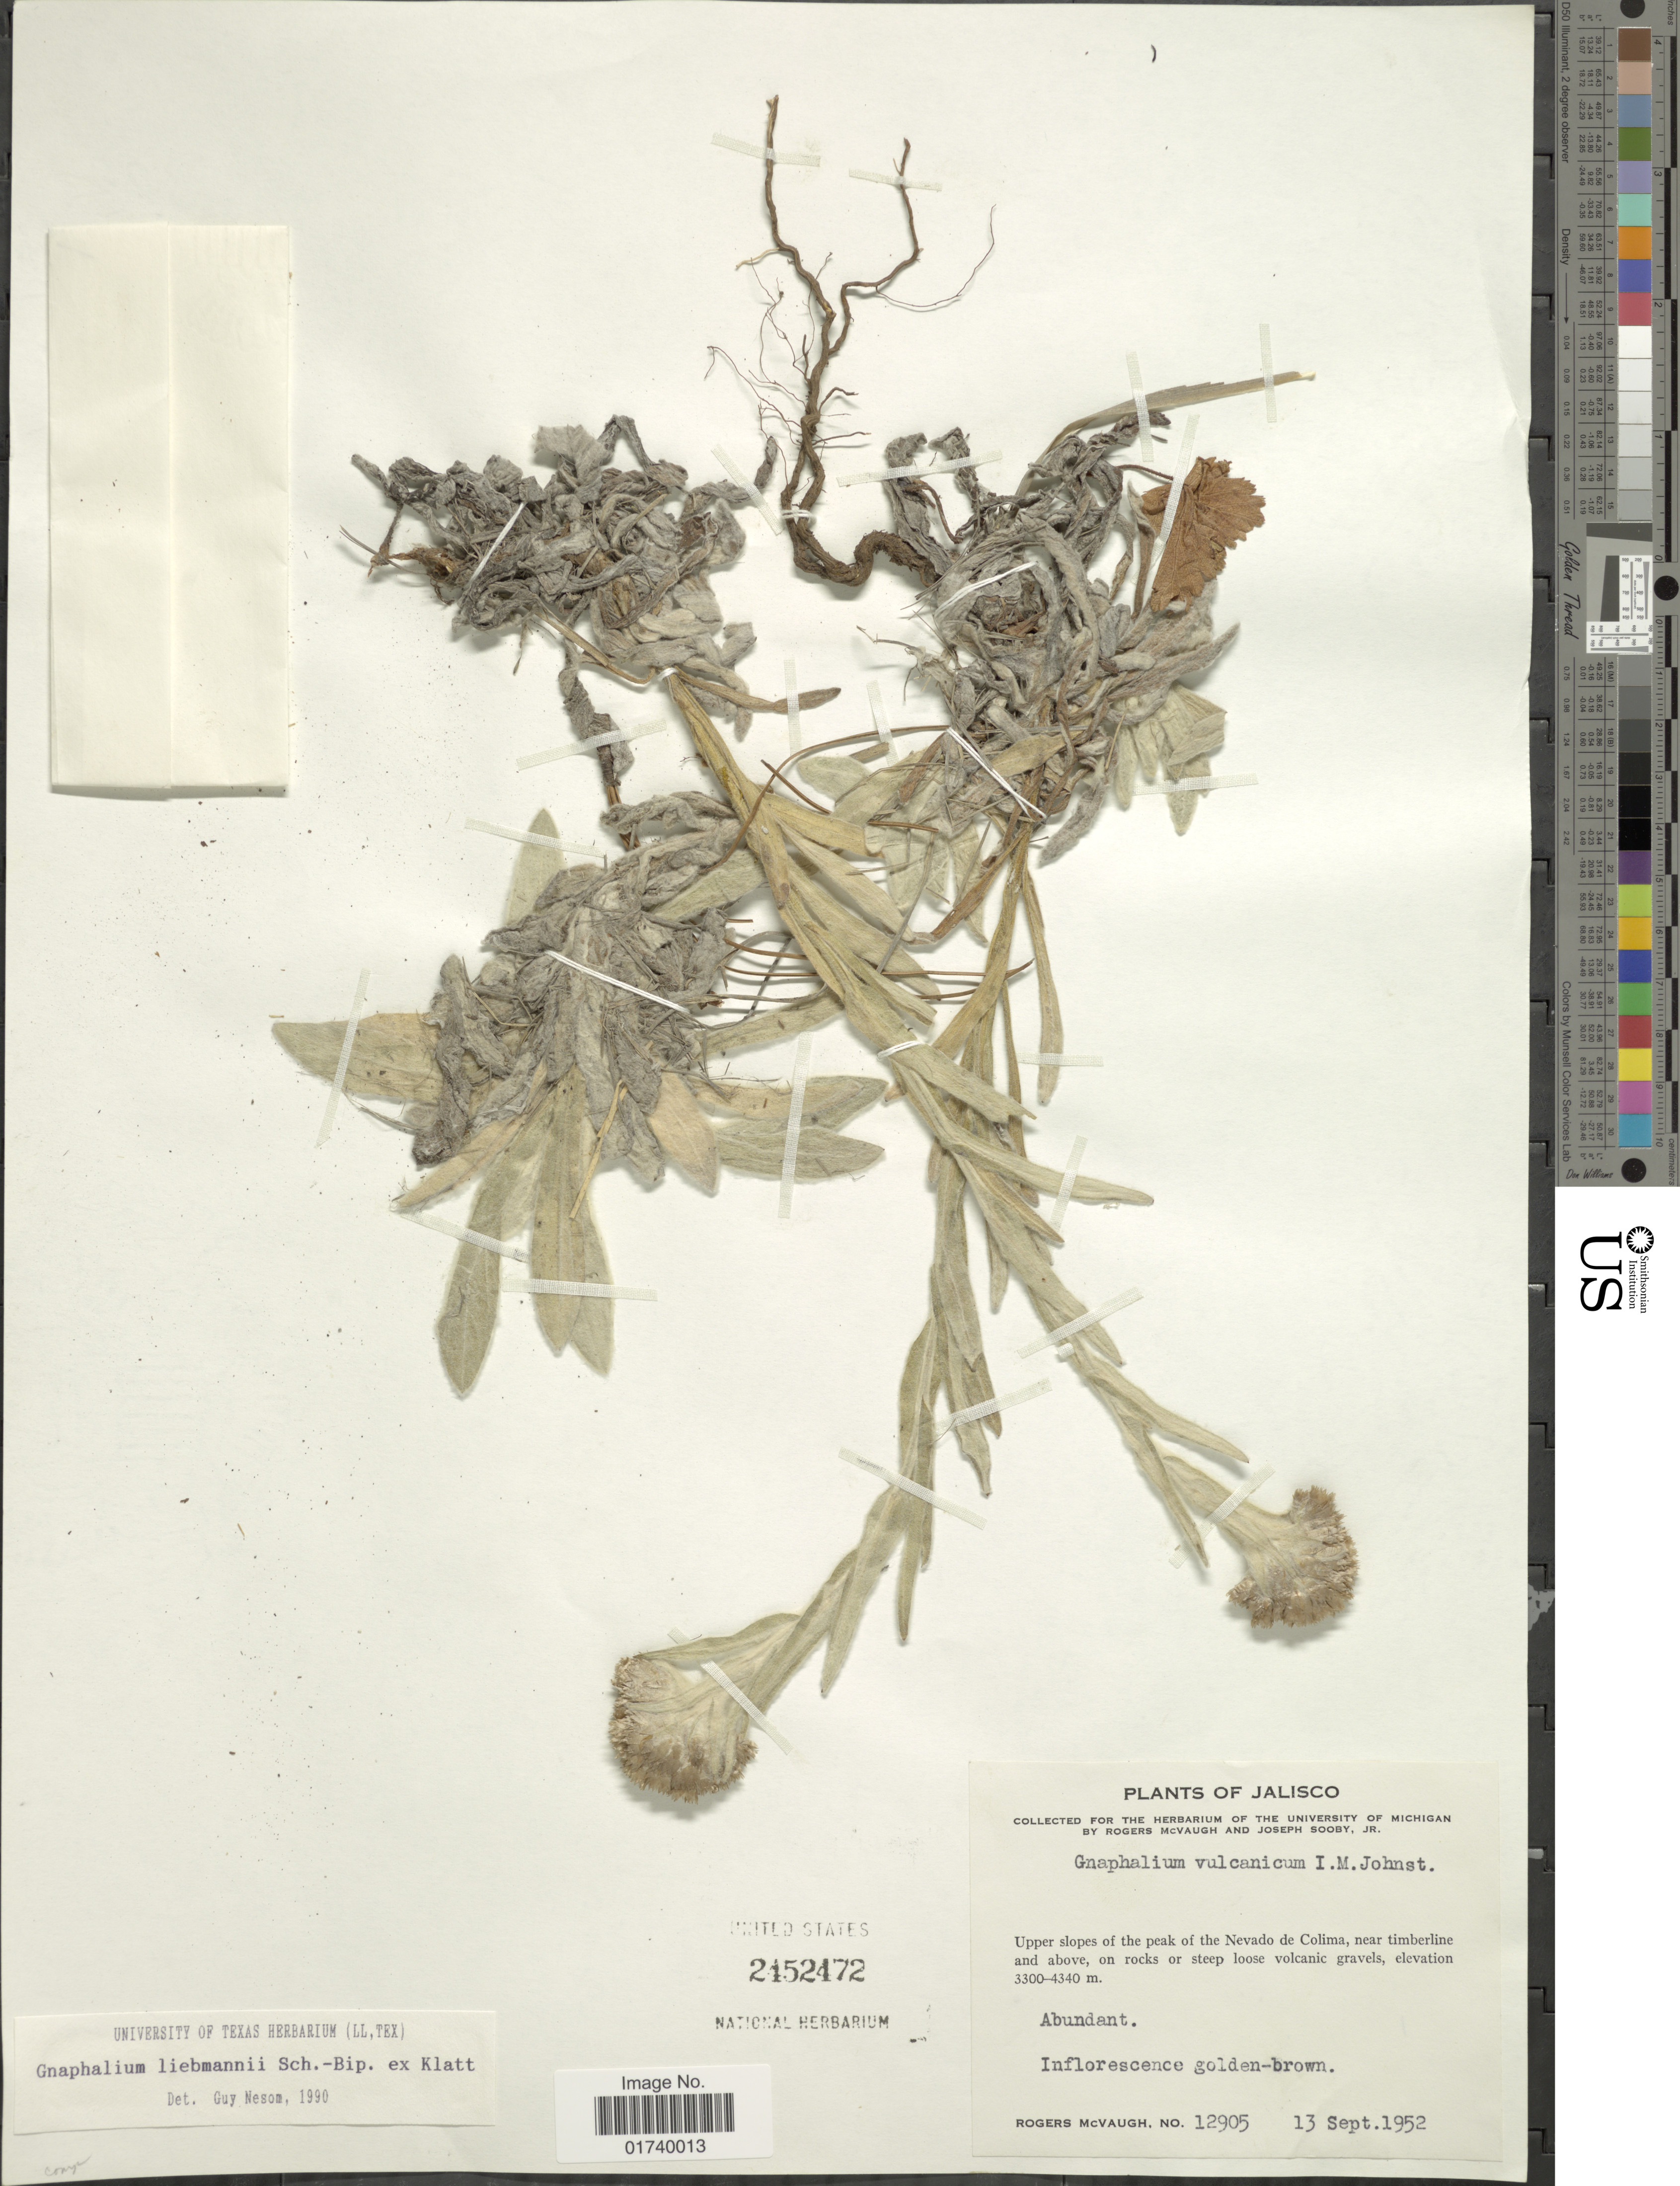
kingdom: Plantae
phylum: Tracheophyta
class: Magnoliopsida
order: Asterales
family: Asteraceae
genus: Pseudognaphalium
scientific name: Pseudognaphalium liebmannii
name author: (Sch. Bip. ex Klatt) Anderb.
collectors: R. McVaugh & J. Sooby Jr.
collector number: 12905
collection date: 1952-09-13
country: Mexico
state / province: Jalisco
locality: Upper slopes of the peak of the Nevado de Colima, near Timberline and above, on rocks or steep loose volcanic gravels.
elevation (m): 3300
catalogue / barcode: US 2452472